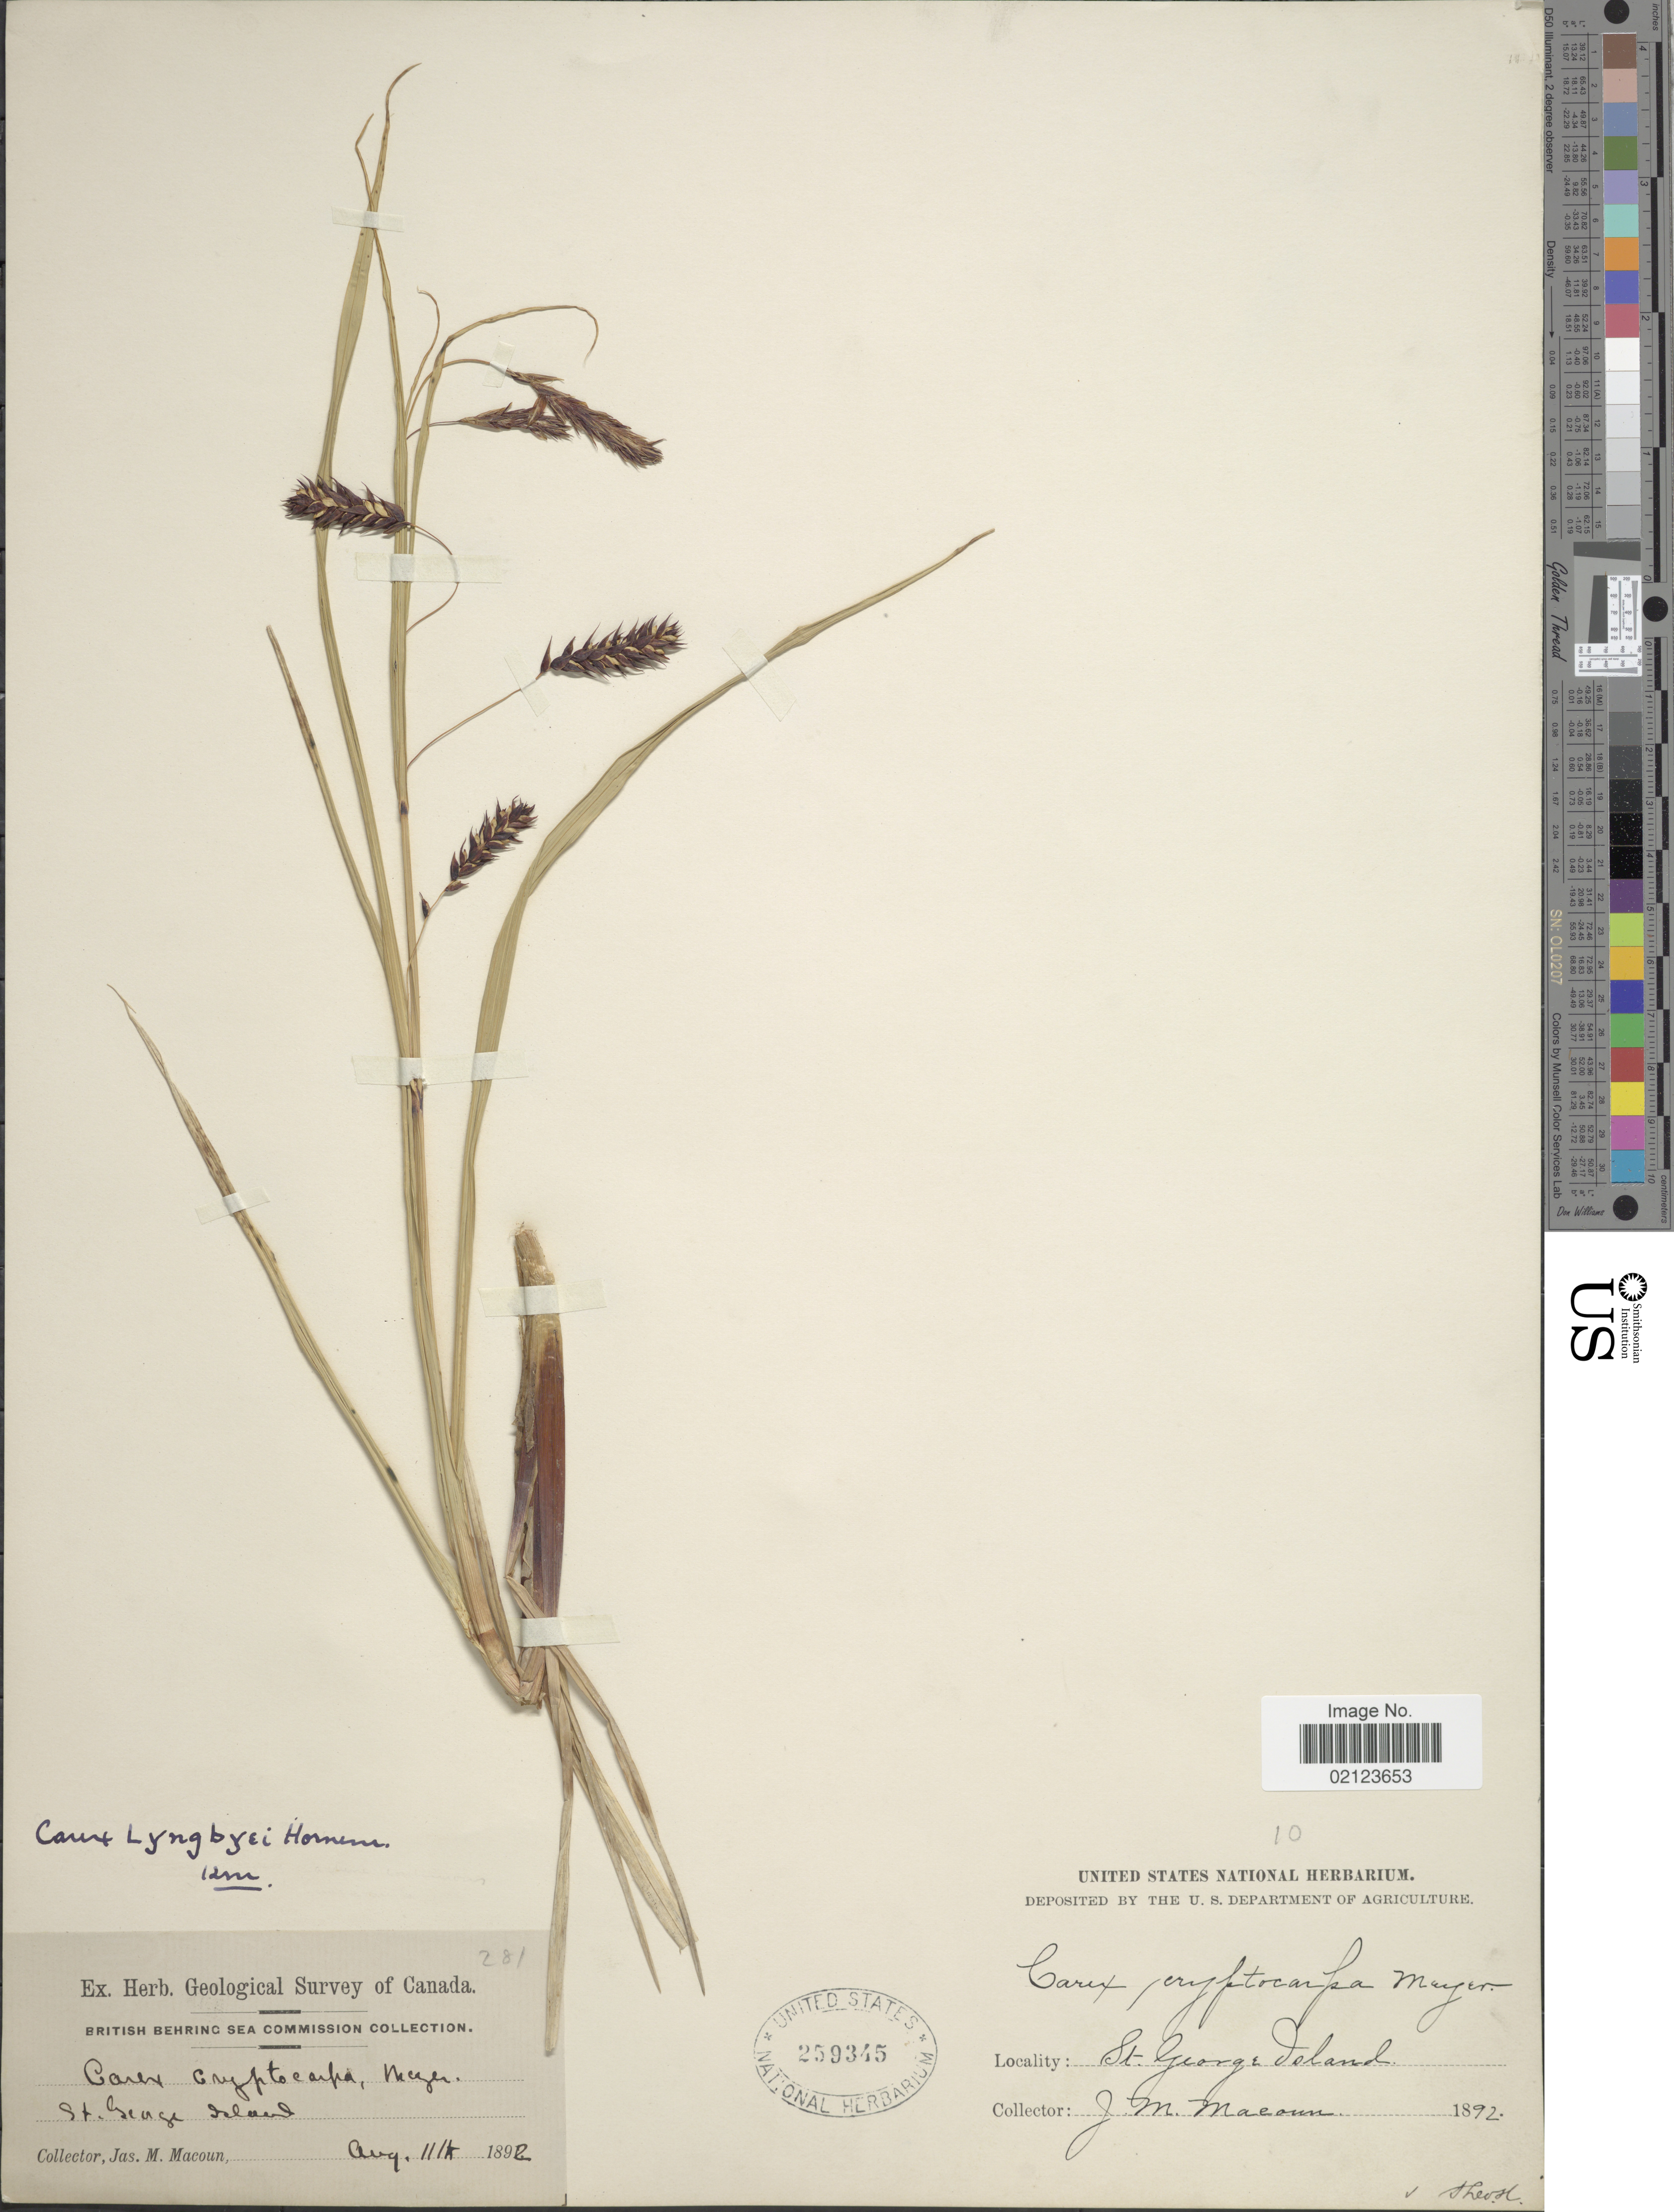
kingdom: Plantae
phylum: Tracheophyta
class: Liliopsida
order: Poales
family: Cyperaceae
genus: Carex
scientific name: Carex lyngbyei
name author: Hornem.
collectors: J. M. Macoun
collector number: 281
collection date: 1892-08-11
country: United States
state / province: Alaska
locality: St. George Island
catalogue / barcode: US 259345